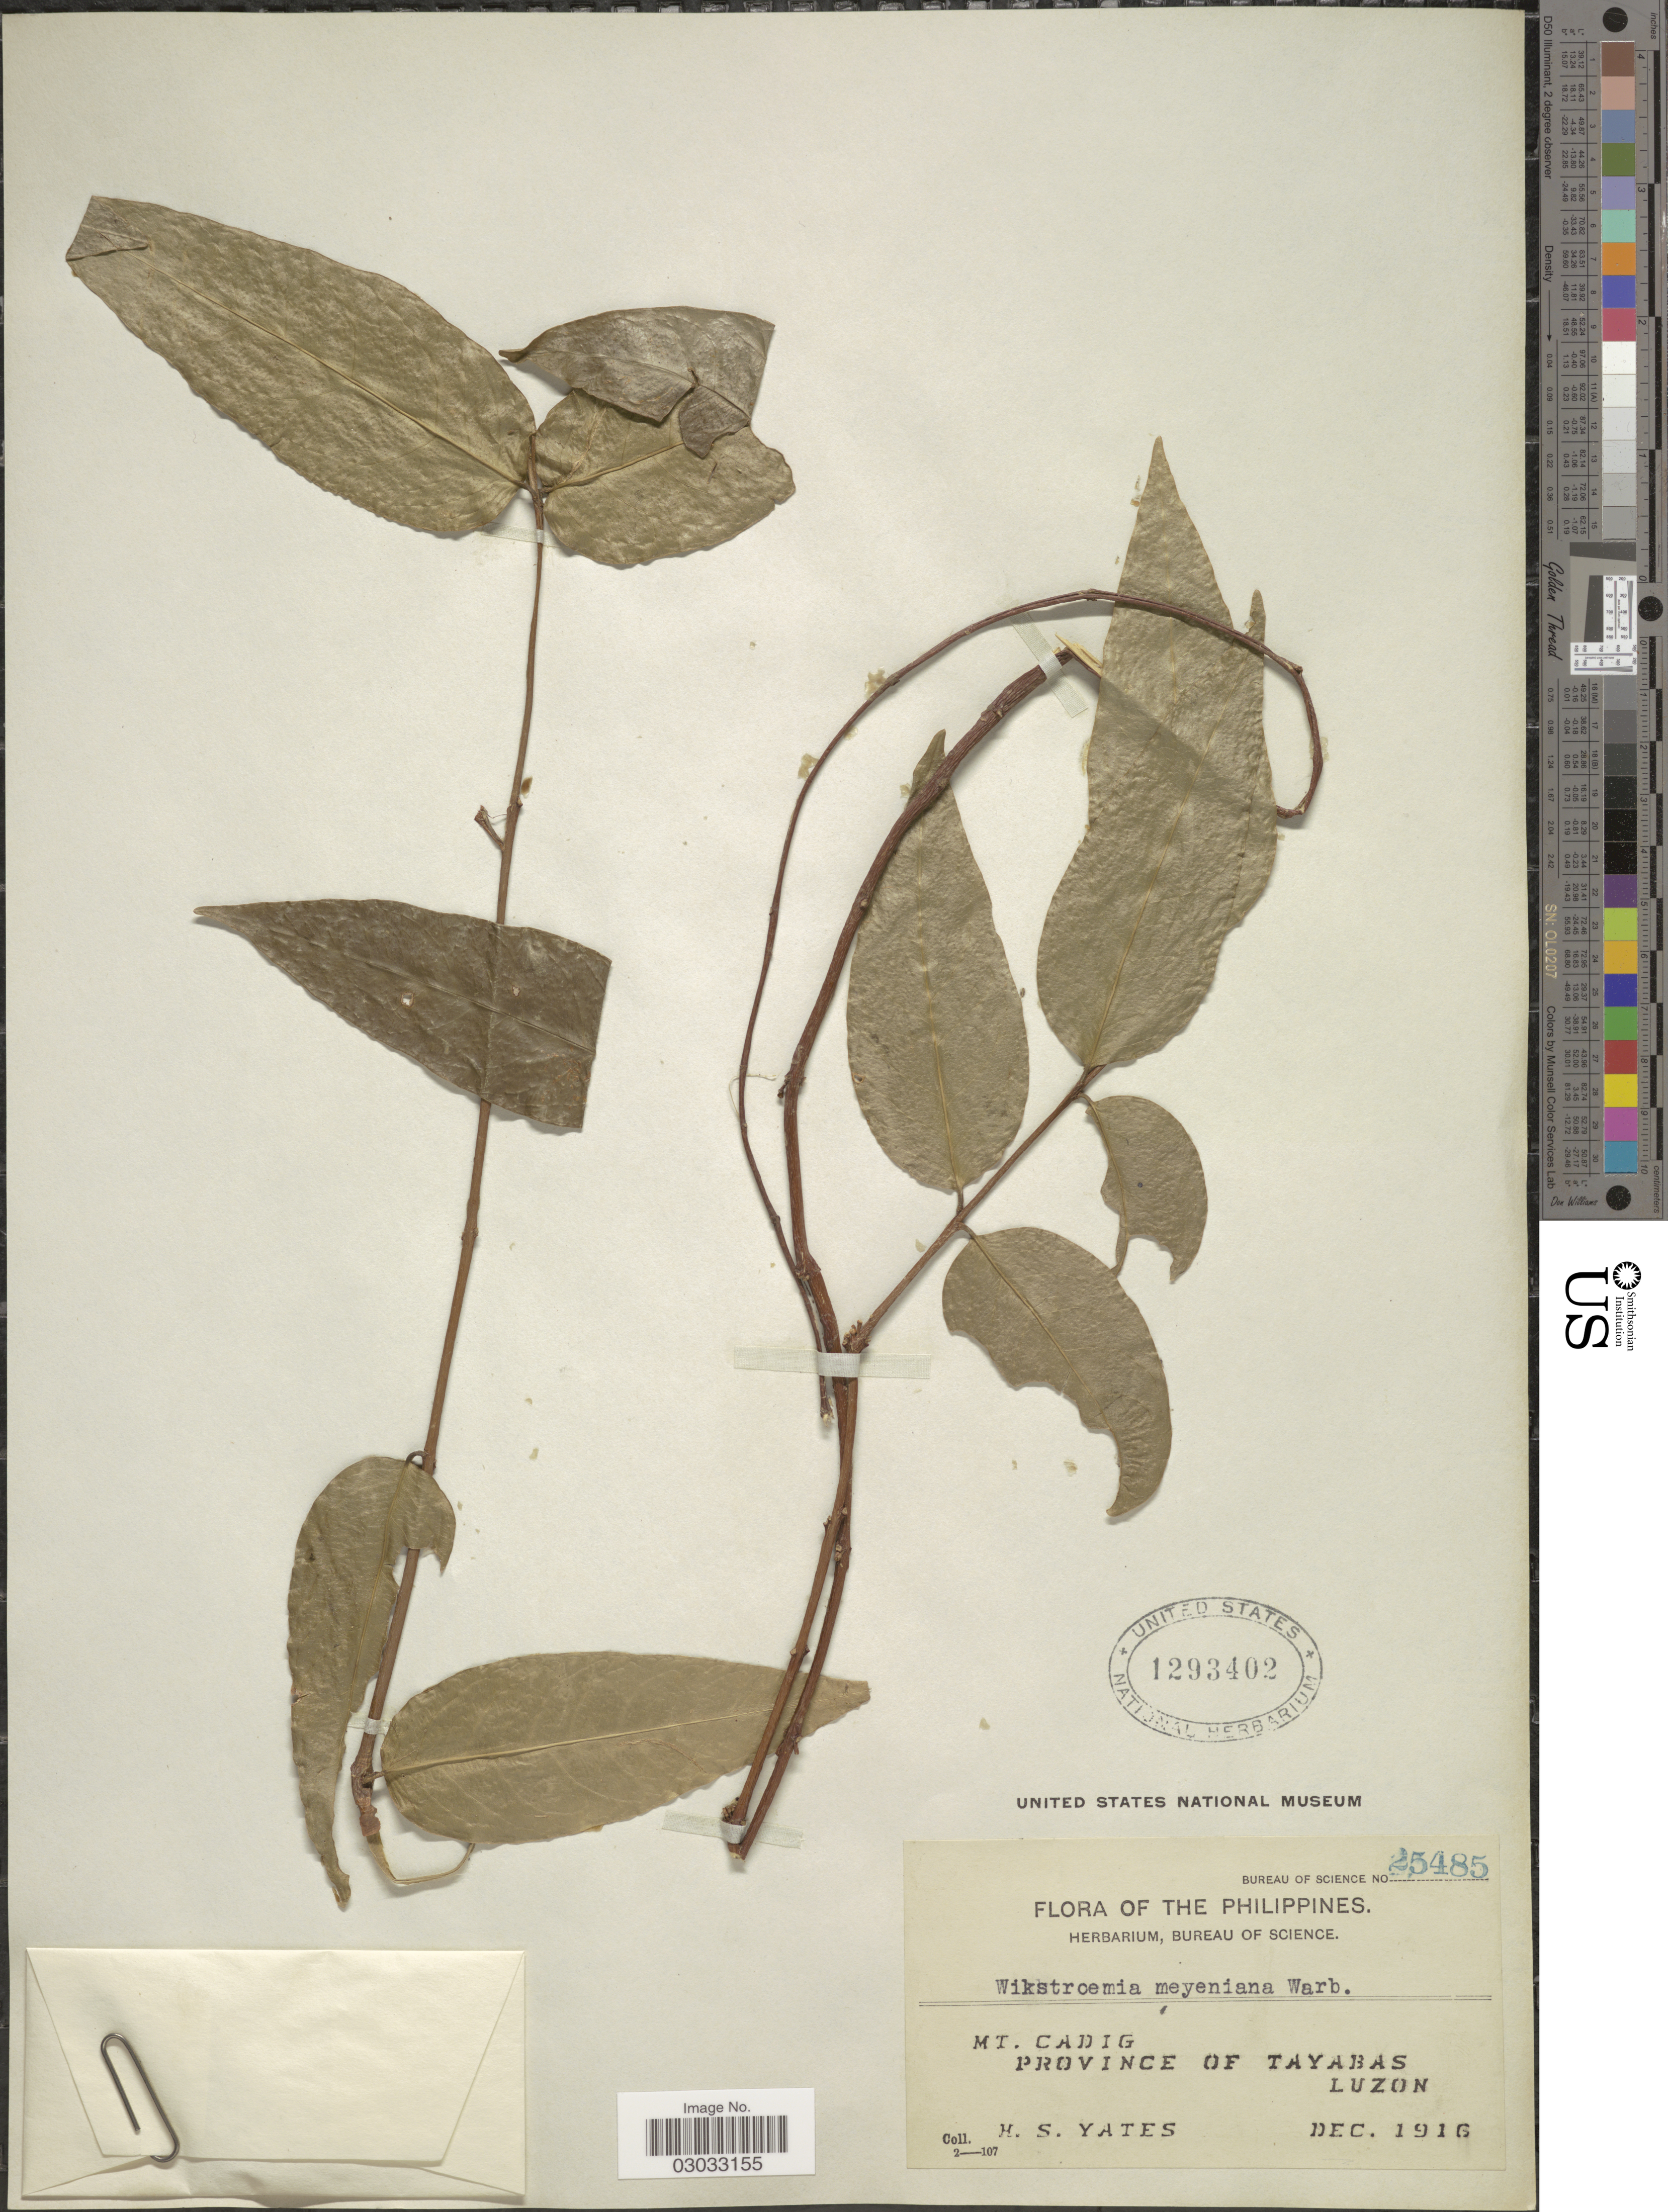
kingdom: Plantae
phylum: Tracheophyta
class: Magnoliopsida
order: Malvales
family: Thymelaeaceae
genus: Wikstroemia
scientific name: Wikstroemia meyeniana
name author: Warb.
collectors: H. S. Yates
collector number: Bureau of Science 25485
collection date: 1916-12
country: Philippines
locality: Mt. Cadig, Province of Tayabas, Luzon.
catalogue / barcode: US 1293402